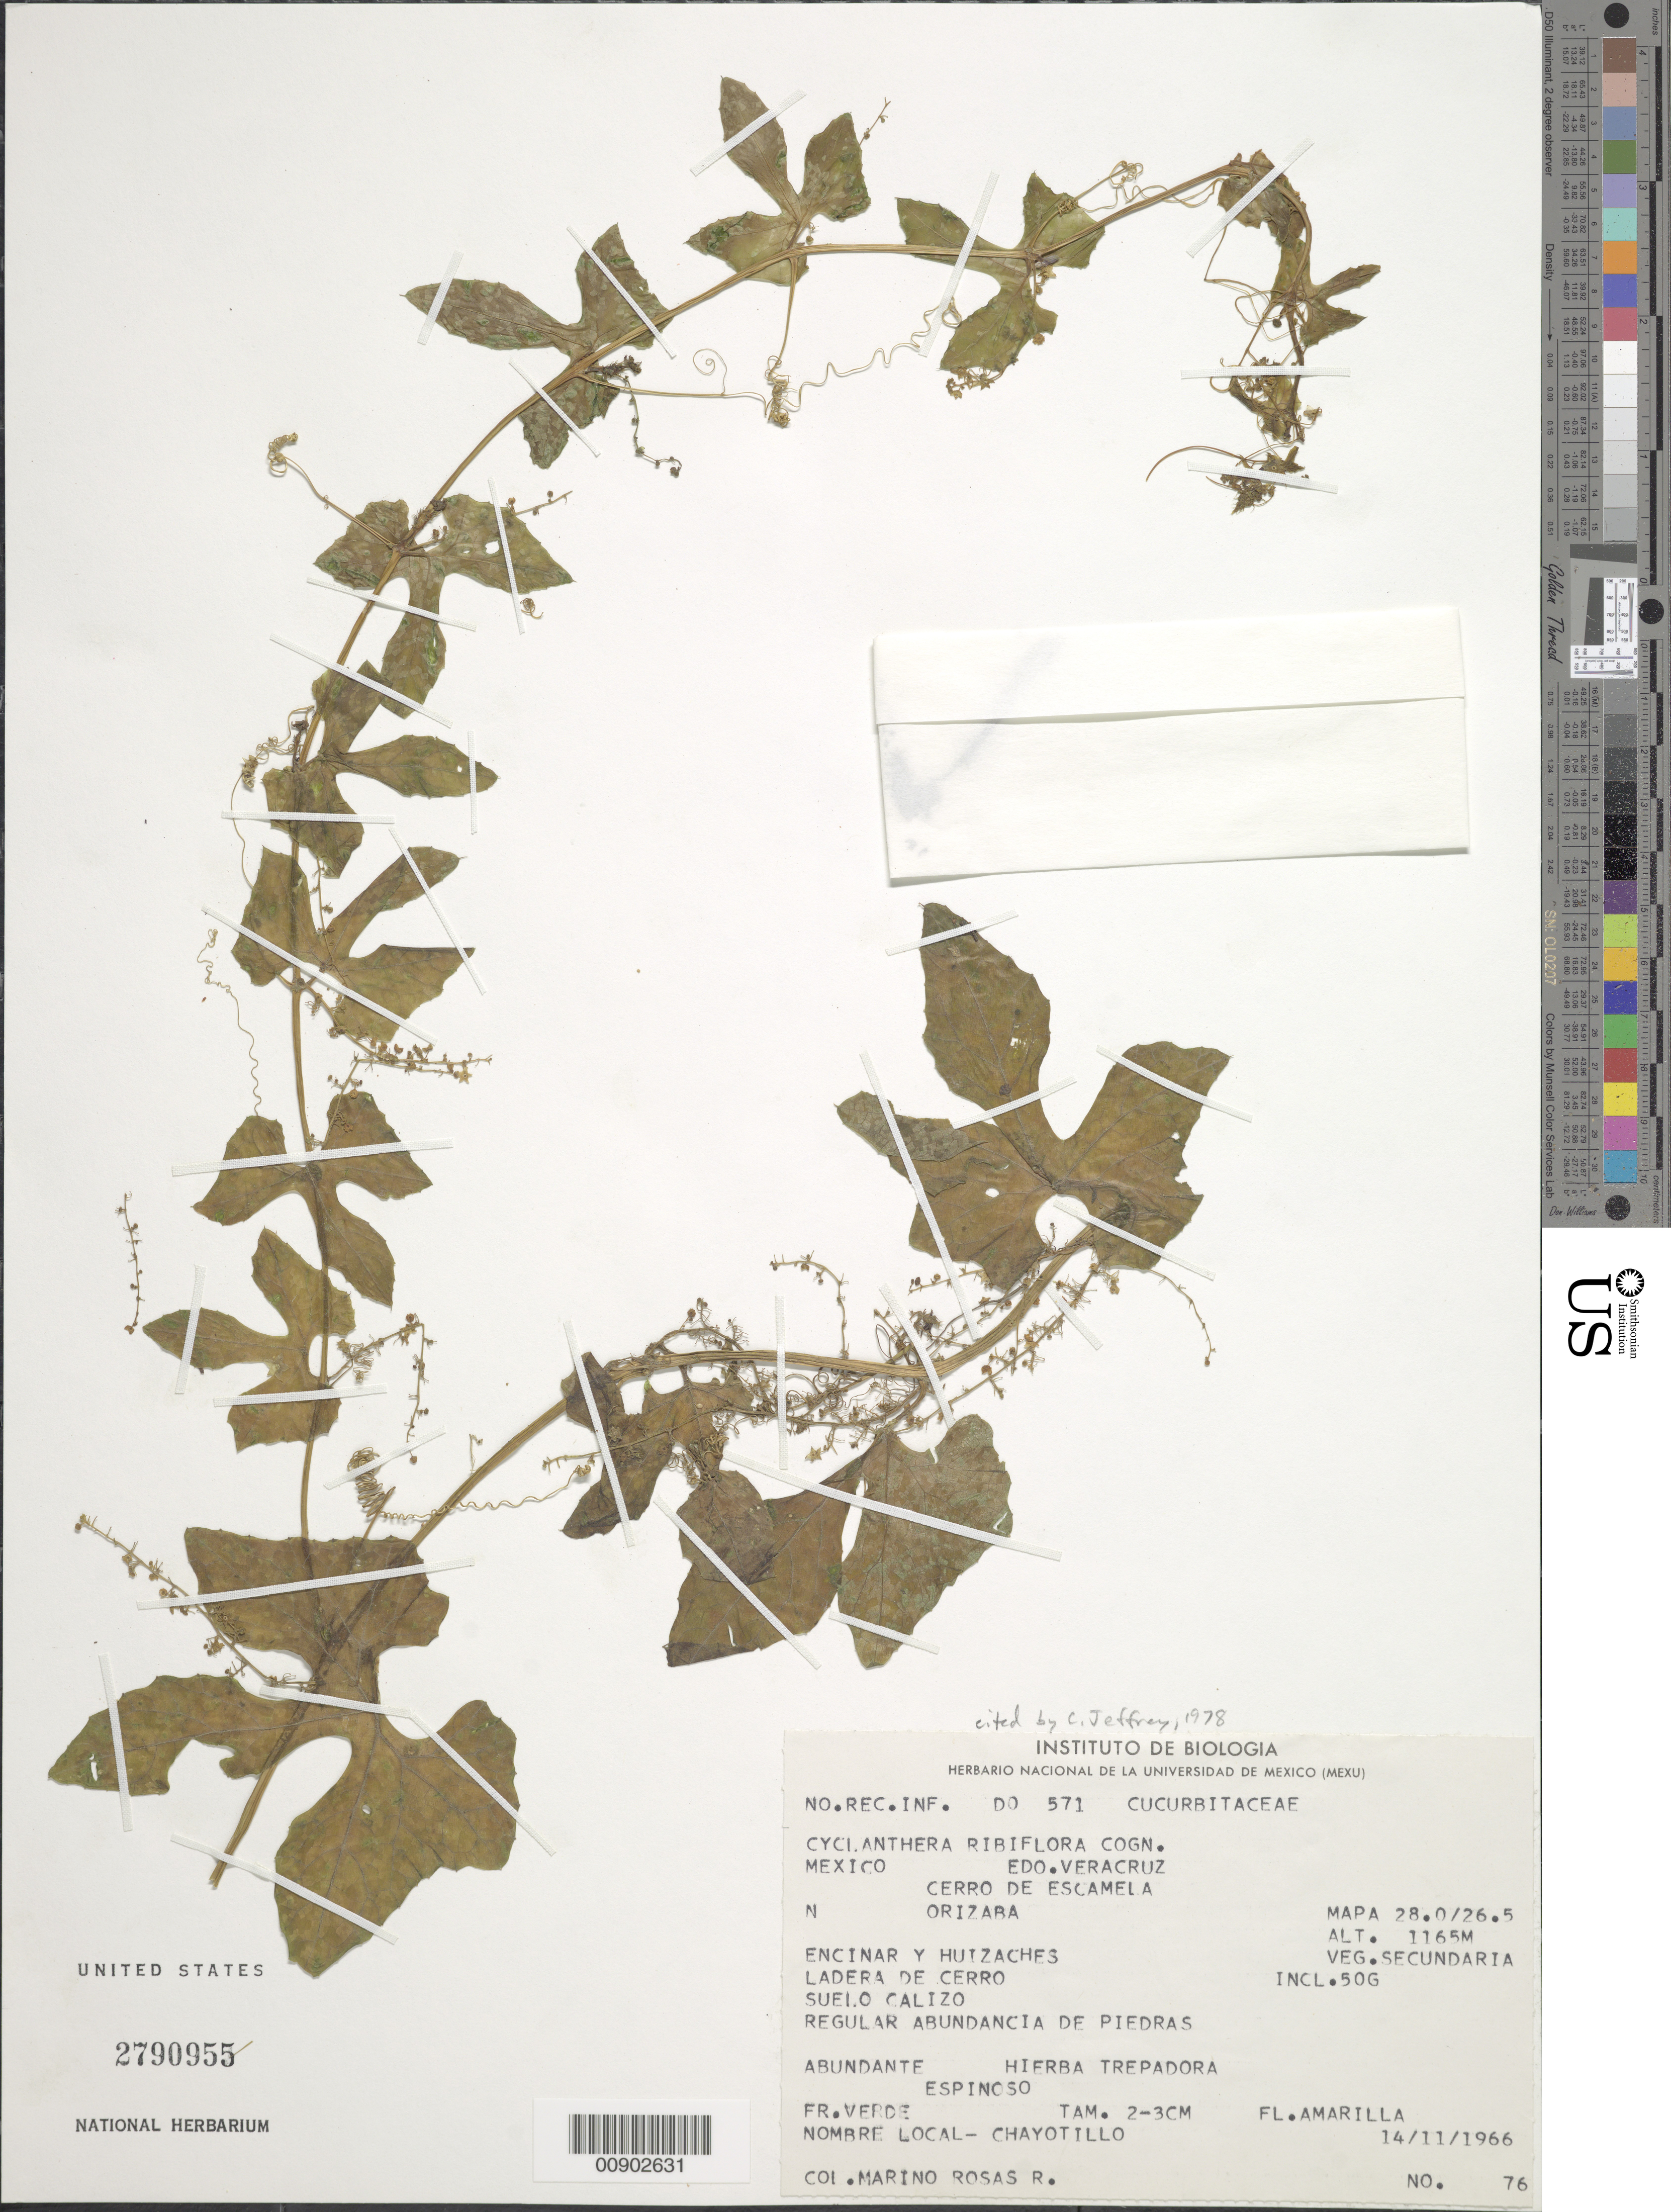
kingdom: Plantae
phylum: Tracheophyta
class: Magnoliopsida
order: Cucurbitales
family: Cucurbitaceae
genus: Cyclanthera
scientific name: Cyclanthera ribiflora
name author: (Schltdl.) Cogn.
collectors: M. Rosas R.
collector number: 76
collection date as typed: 14 Nov 1966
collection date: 1966-11-14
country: Mexico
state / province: Veracruz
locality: Cerro de Escamela, Orizaba, Veracruz.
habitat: Veg. Secundaria. Encinar y Huizaches. Ladera de cerro, suelo calizo, regular abundancia de piedras.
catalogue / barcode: US 2790955